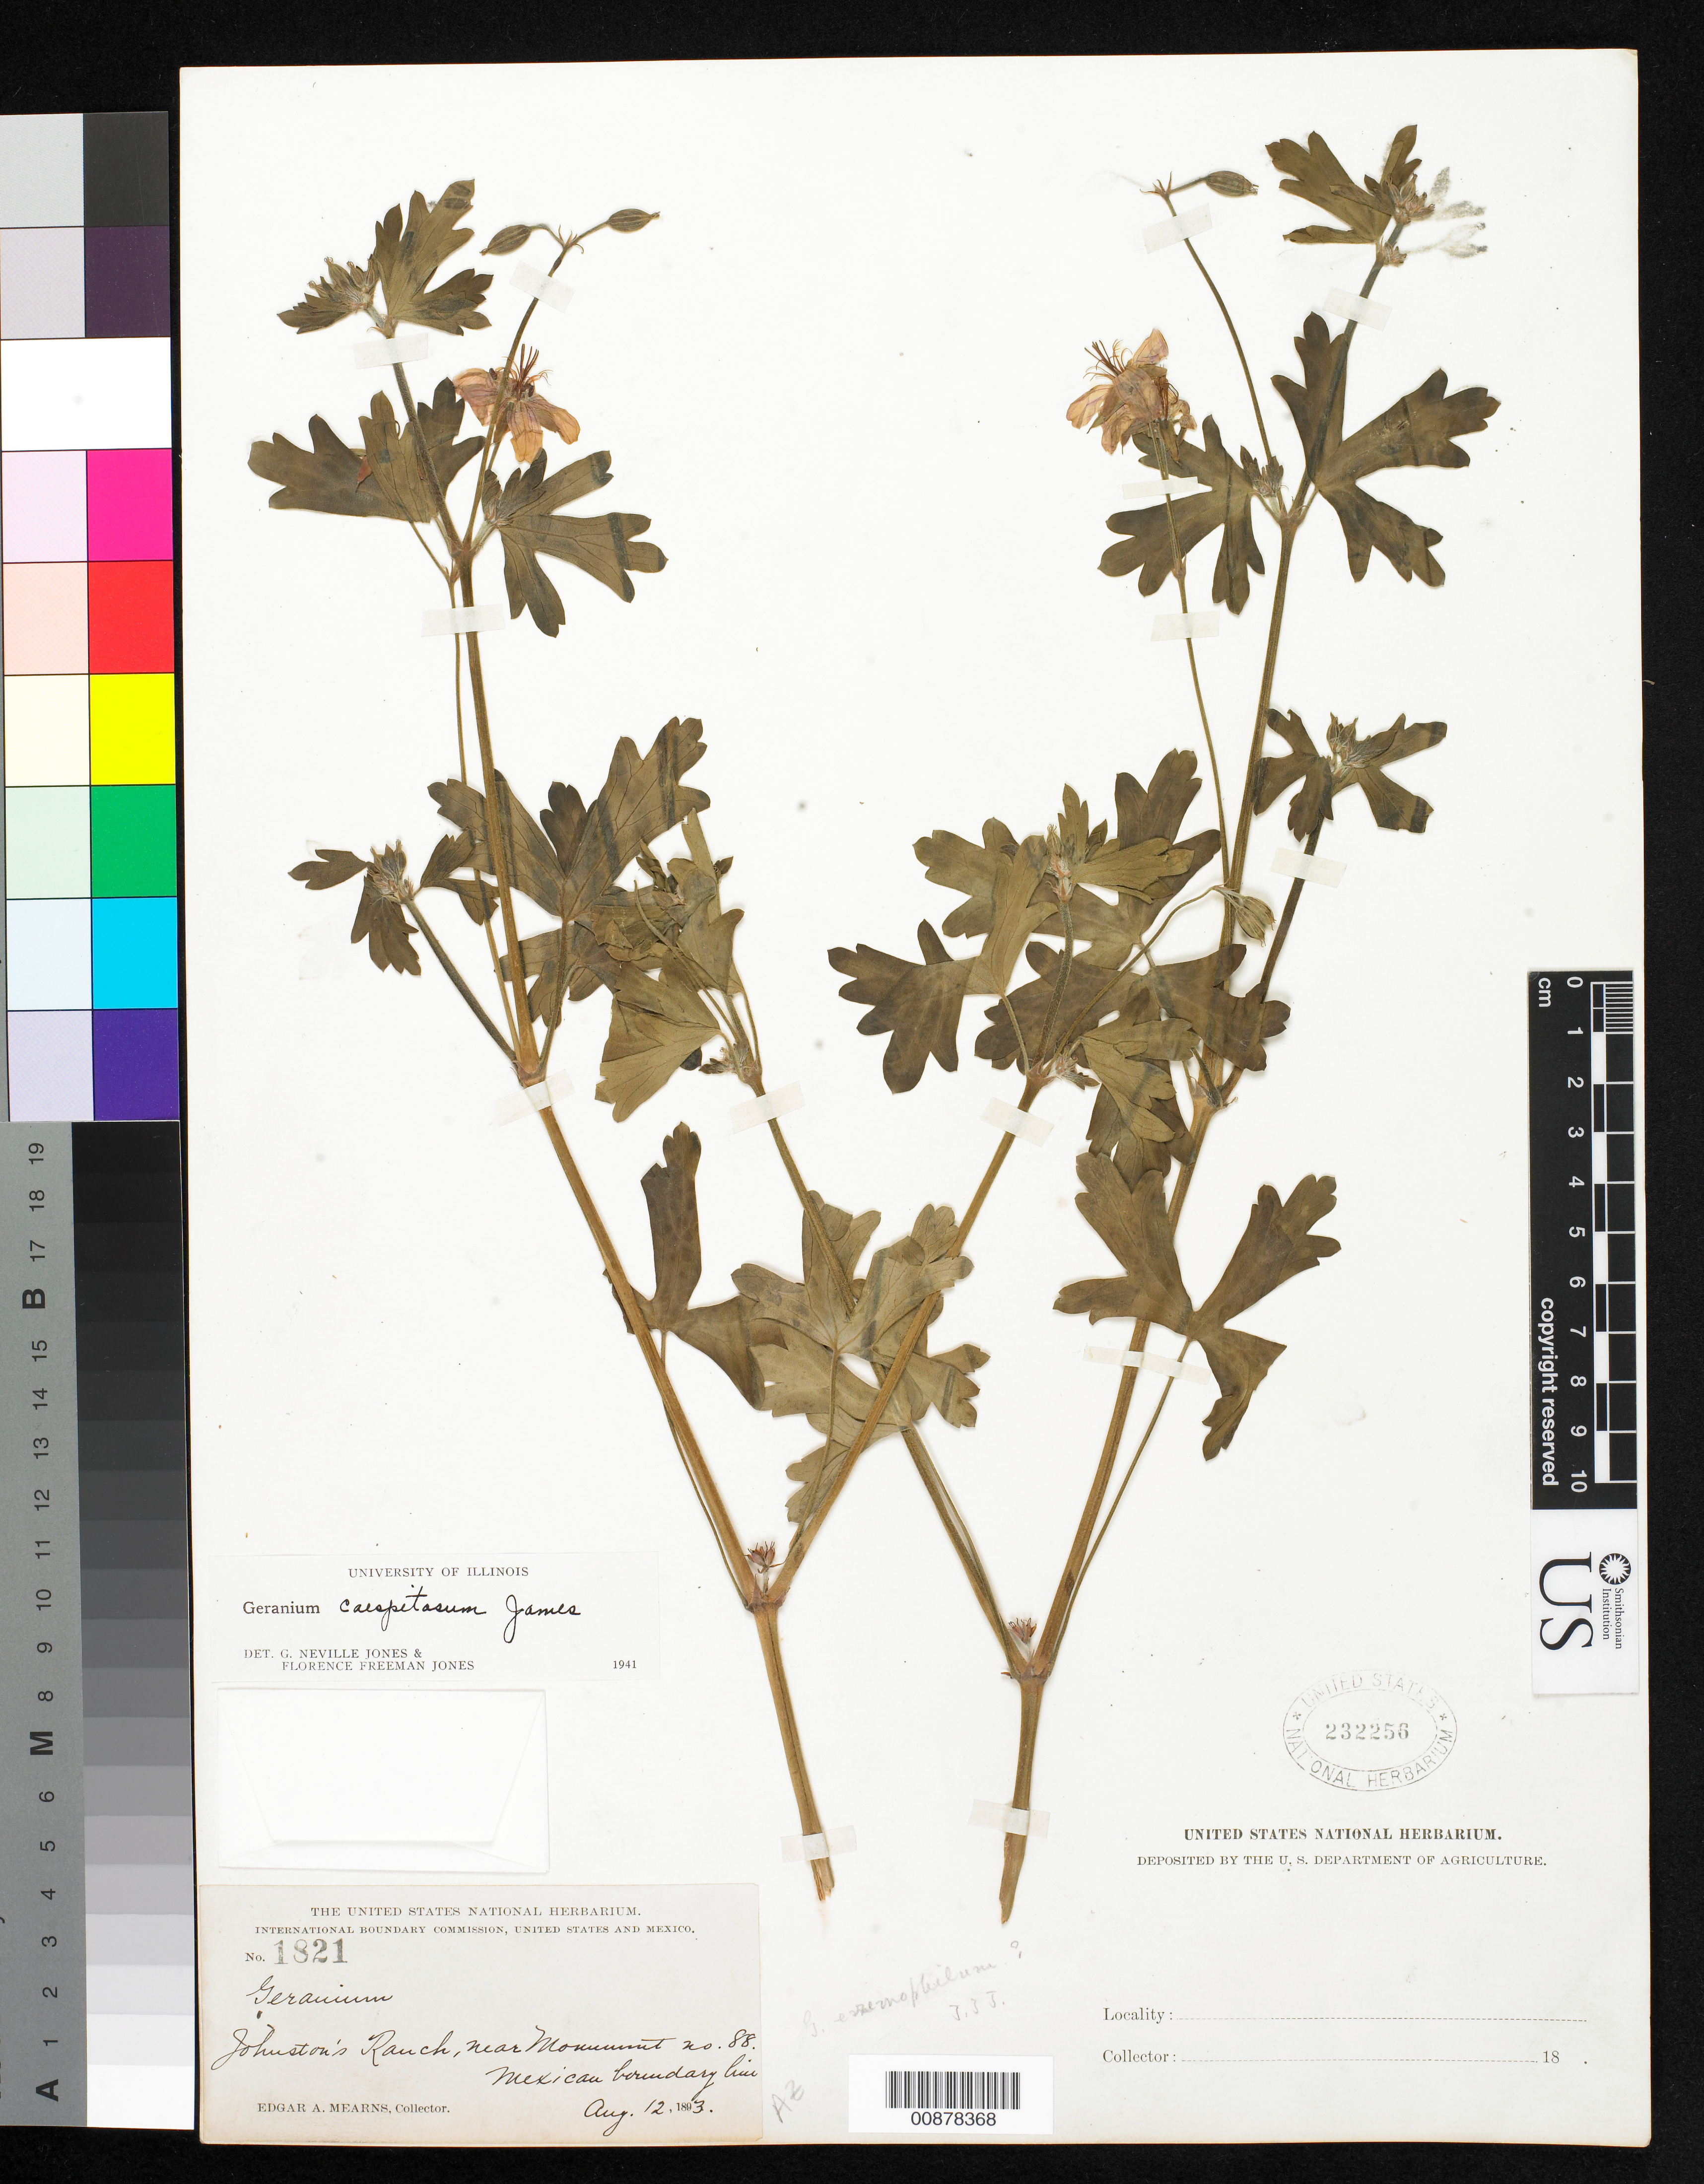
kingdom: Plantae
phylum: Tracheophyta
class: Magnoliopsida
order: Geraniales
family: Geraniaceae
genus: Geranium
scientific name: Geranium caespitosum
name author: E. James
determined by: Jones, G. N.; Jones, F. F.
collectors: E. A. Mearns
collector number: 1821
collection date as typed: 12 Aug 1893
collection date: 1893-08-12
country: United States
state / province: Arizona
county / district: Cochise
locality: Johnston's Ranch, near Monument no. 88. Mexican Boundary Line.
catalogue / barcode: US 232256